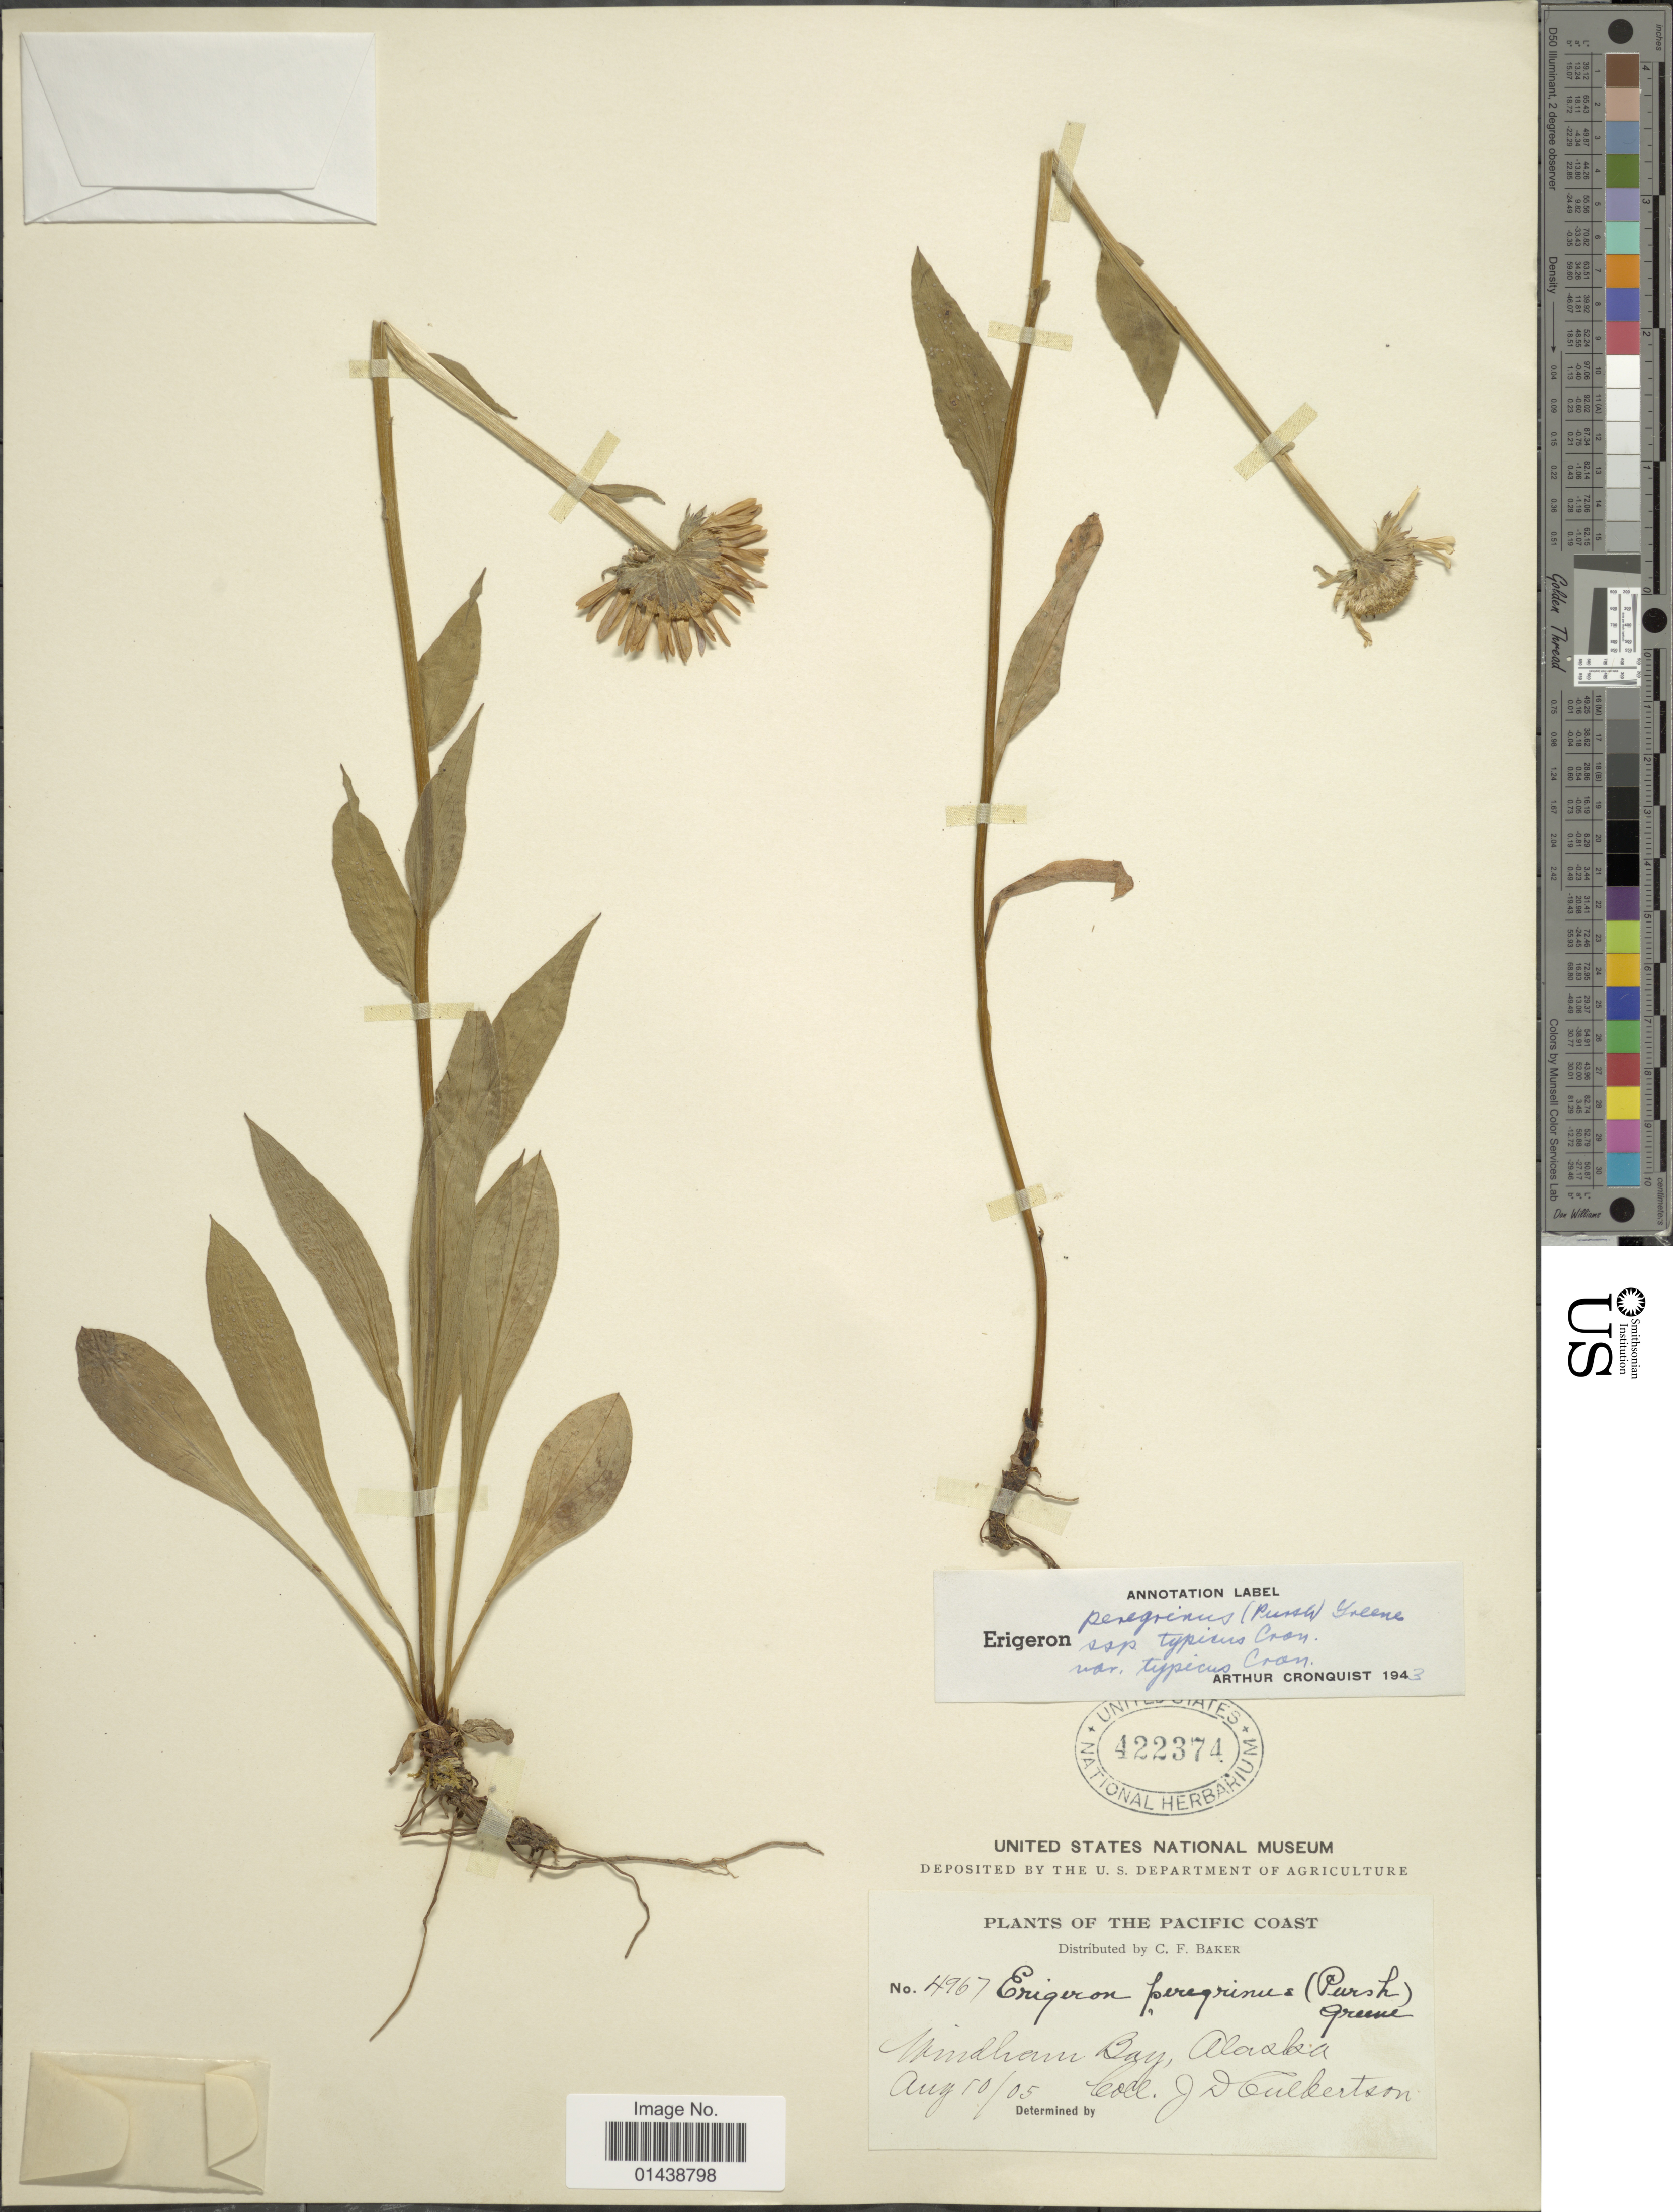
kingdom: Plantae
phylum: Tracheophyta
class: Magnoliopsida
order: Asterales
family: Asteraceae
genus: Erigeron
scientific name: Erigeron peregrinus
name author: (Banks ex Pursh) Greene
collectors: J. Culbertson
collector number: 4967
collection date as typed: Transcribed d/m/y: 10/8/5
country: United States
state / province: Alaska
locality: Pacific Coast. Windham Bay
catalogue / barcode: US 422374